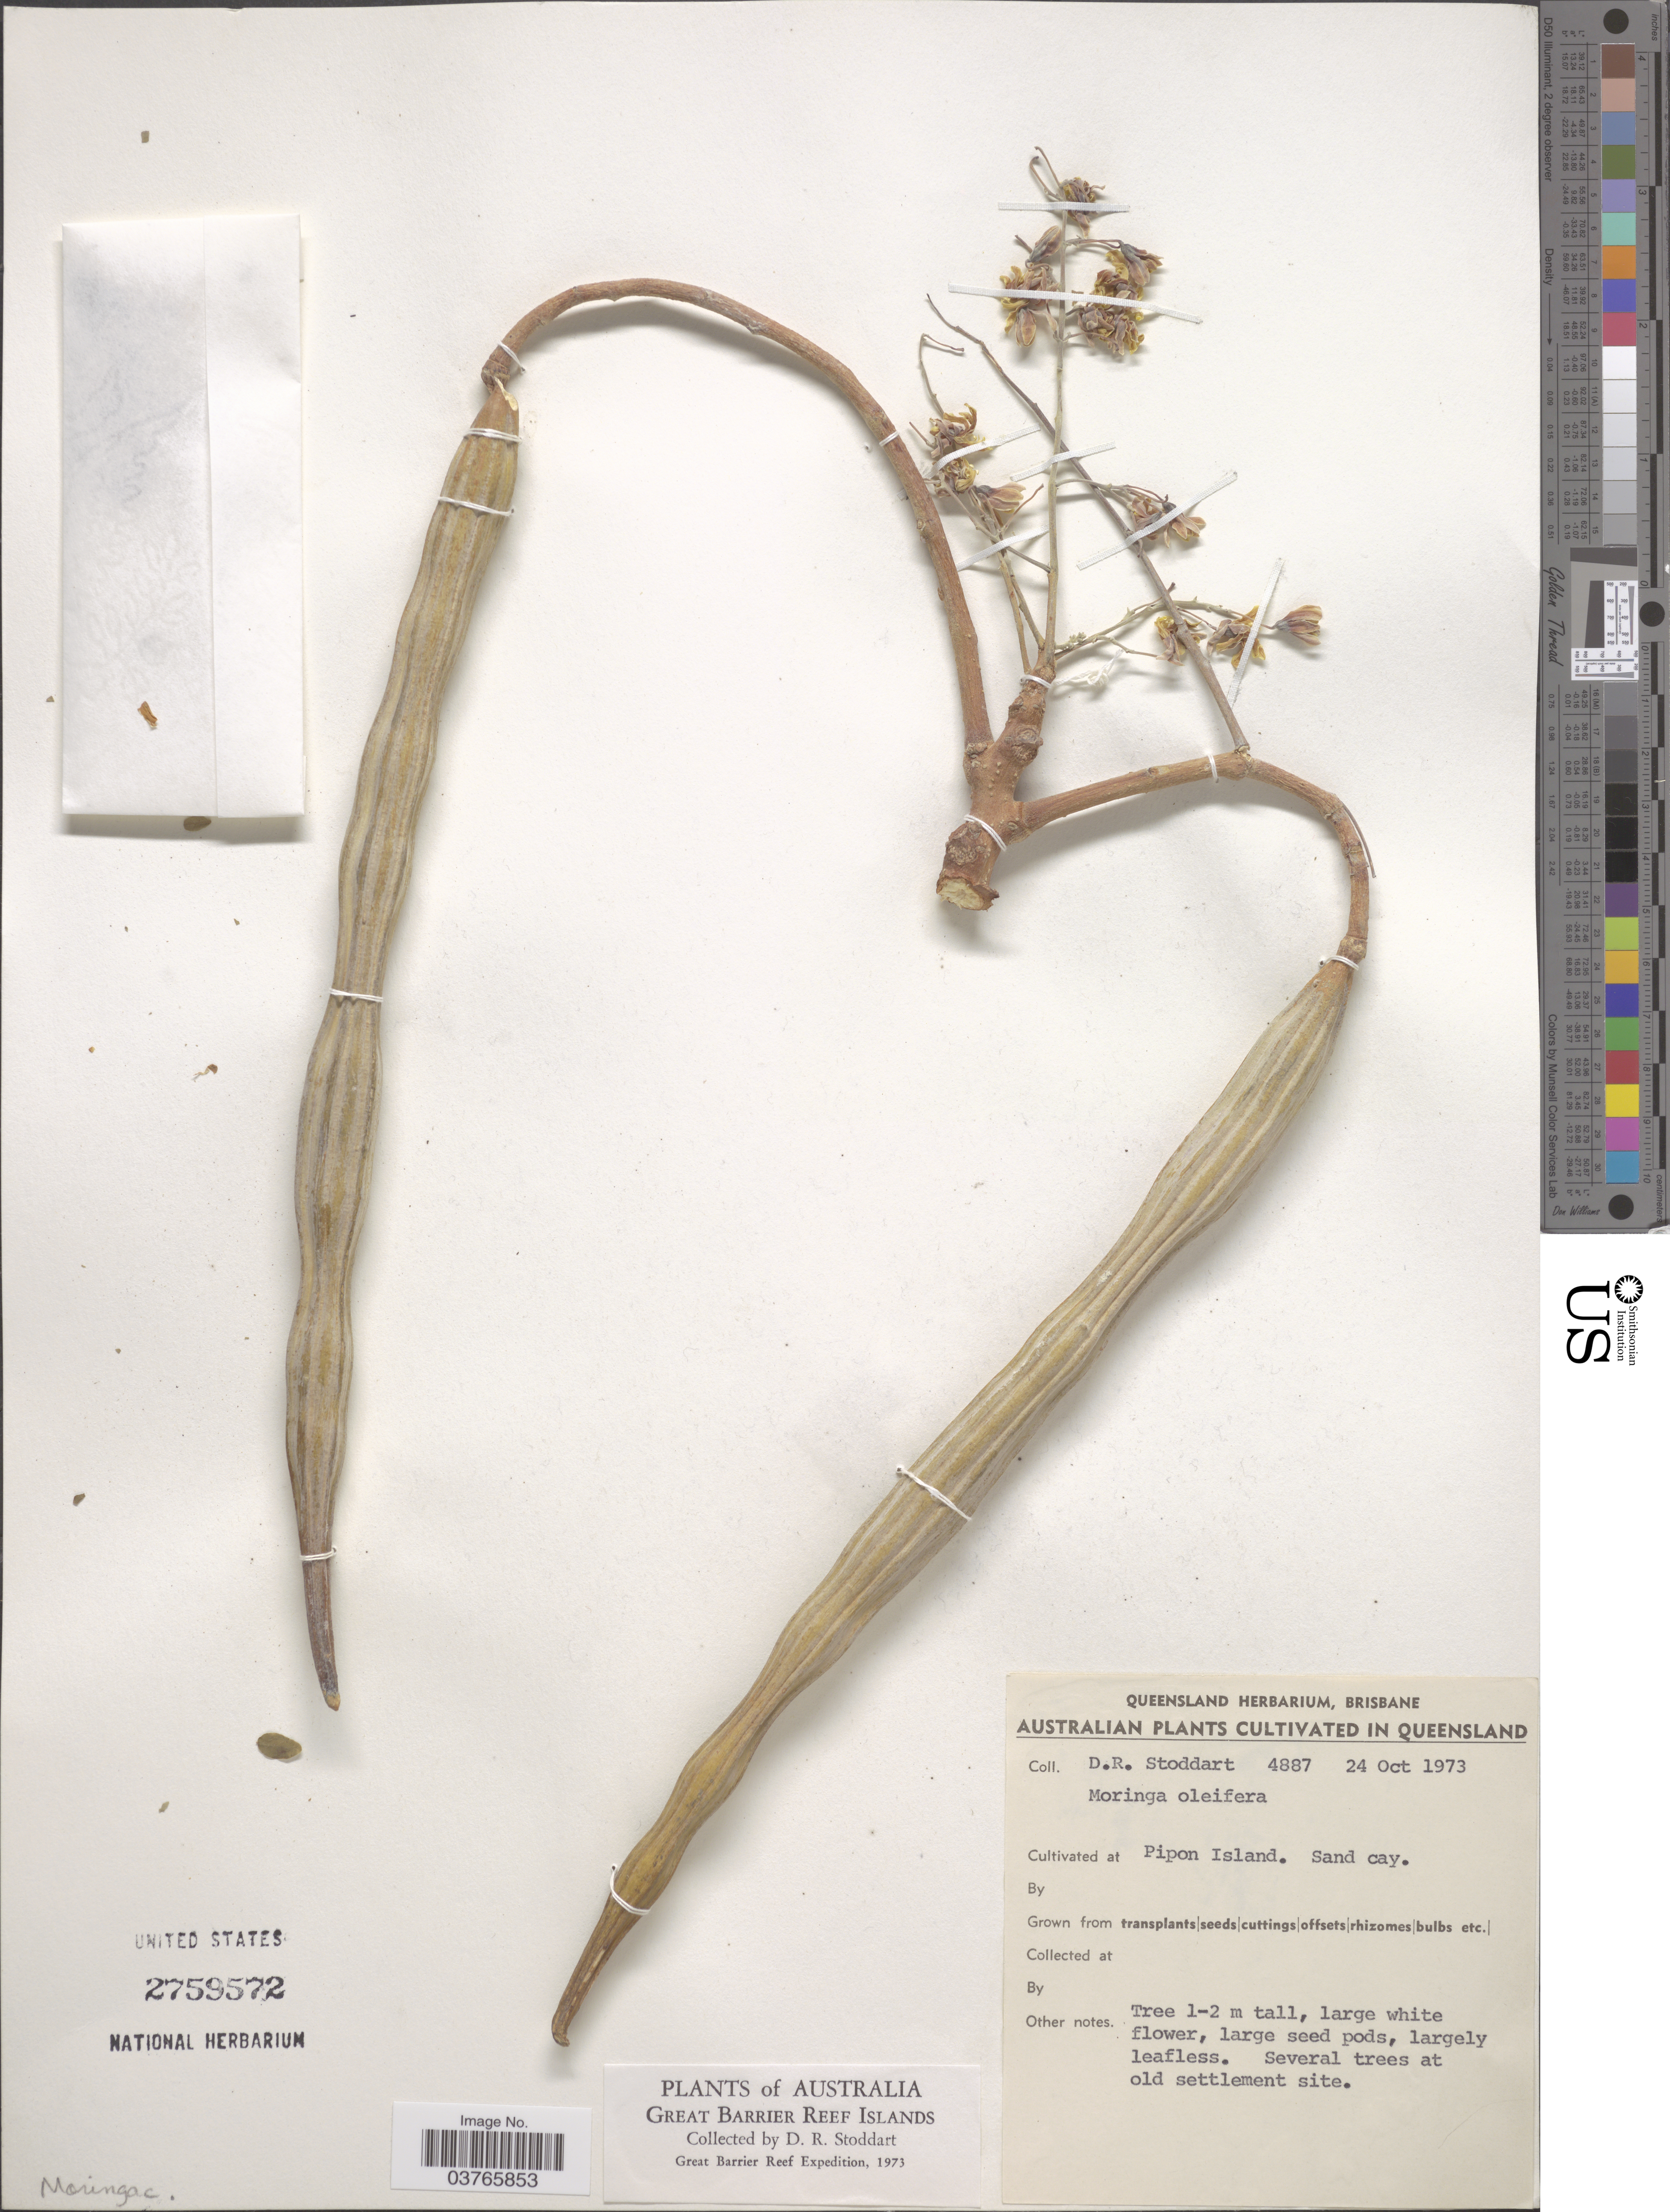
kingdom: Plantae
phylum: Tracheophyta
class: Magnoliopsida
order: Brassicales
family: Moringaceae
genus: Moringa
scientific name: Moringa oleifera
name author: Lam.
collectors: D. R. Stoddart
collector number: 4887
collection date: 1973-10-24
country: Australia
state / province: Queensland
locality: Pipon Island. Sand cay.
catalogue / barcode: US 2759572